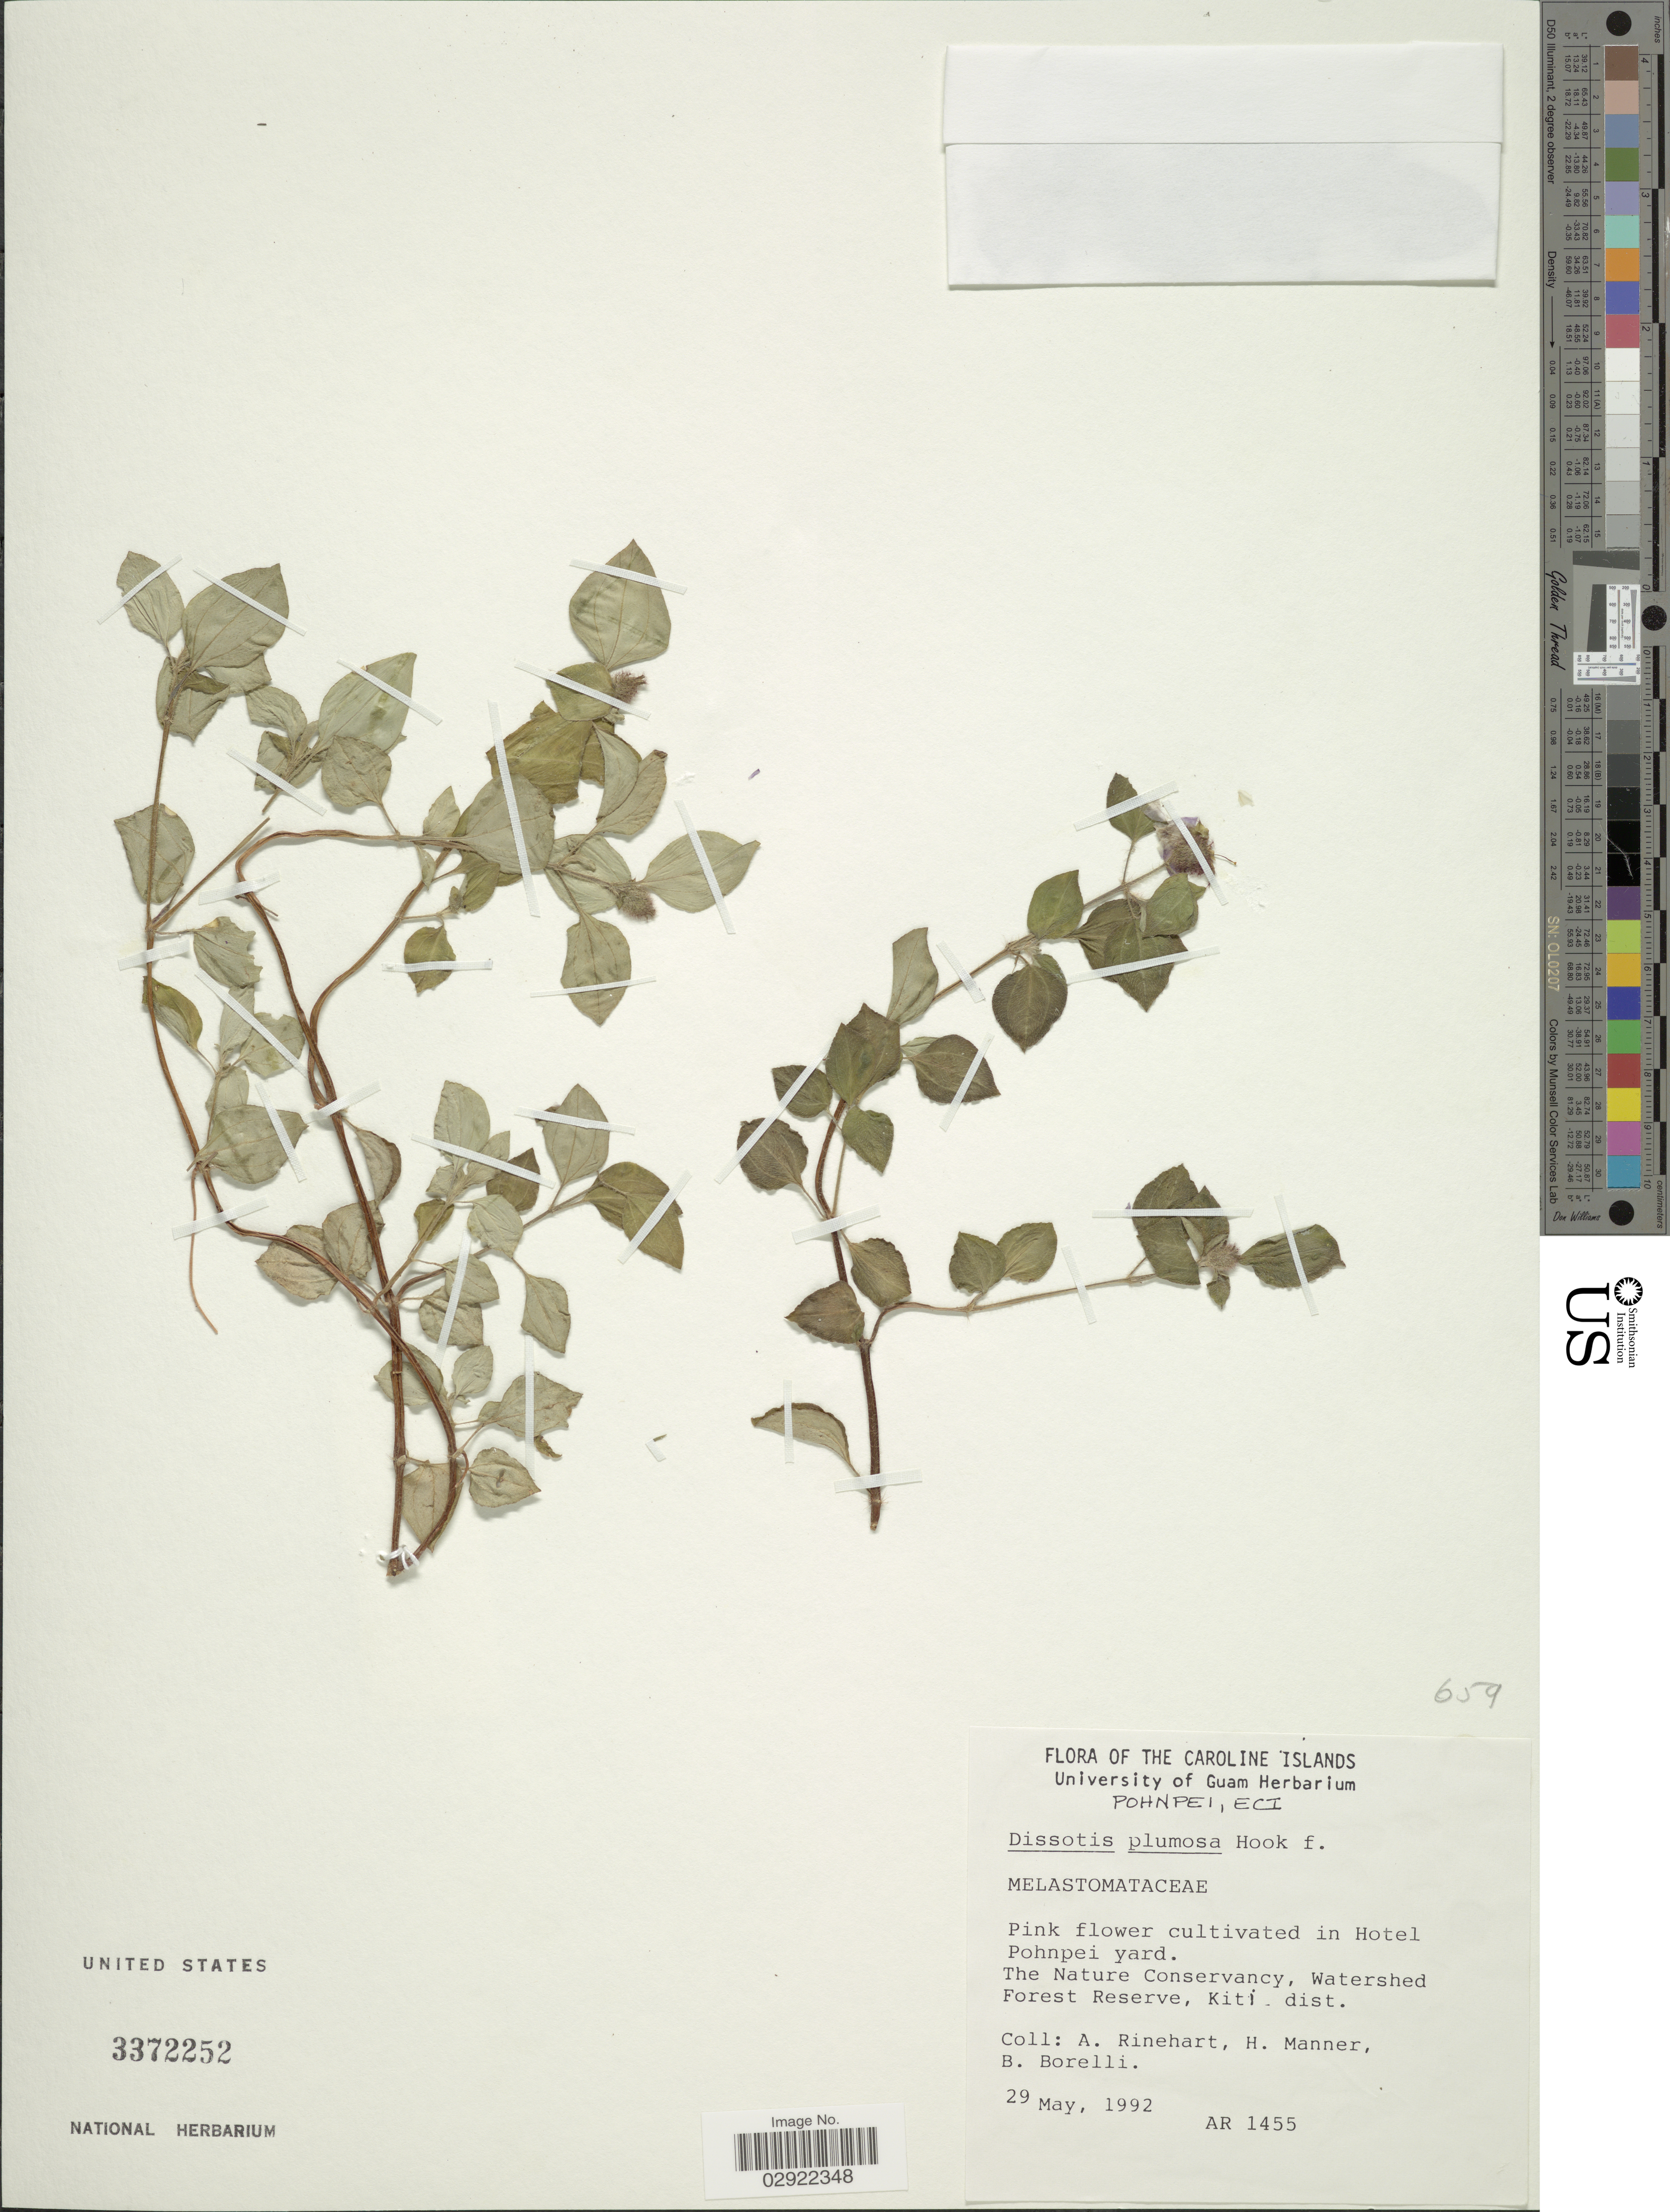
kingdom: Plantae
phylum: Tracheophyta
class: Magnoliopsida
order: Myrtales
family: Melastomataceae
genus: Heterotis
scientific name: Heterotis rotundifolia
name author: (Sm.) Jacq.-Fél.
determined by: Wagner, W. L., (BOT), Smithsonian Institution - National Museum of Natural History (UNITED STATES)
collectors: A. Rinehart, H. Manner & B. Borelli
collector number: AR 1455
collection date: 1992-05-29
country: Micronesia, Federated States of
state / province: Pohnpei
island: Pohnpei [Ponape]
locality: The Caroline Islands. Pink flower cultivated in Hotel Pohnpei yard. The Nature Conservancy, Watershed Forest Reserve, Kiti dist.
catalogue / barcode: US 3372252